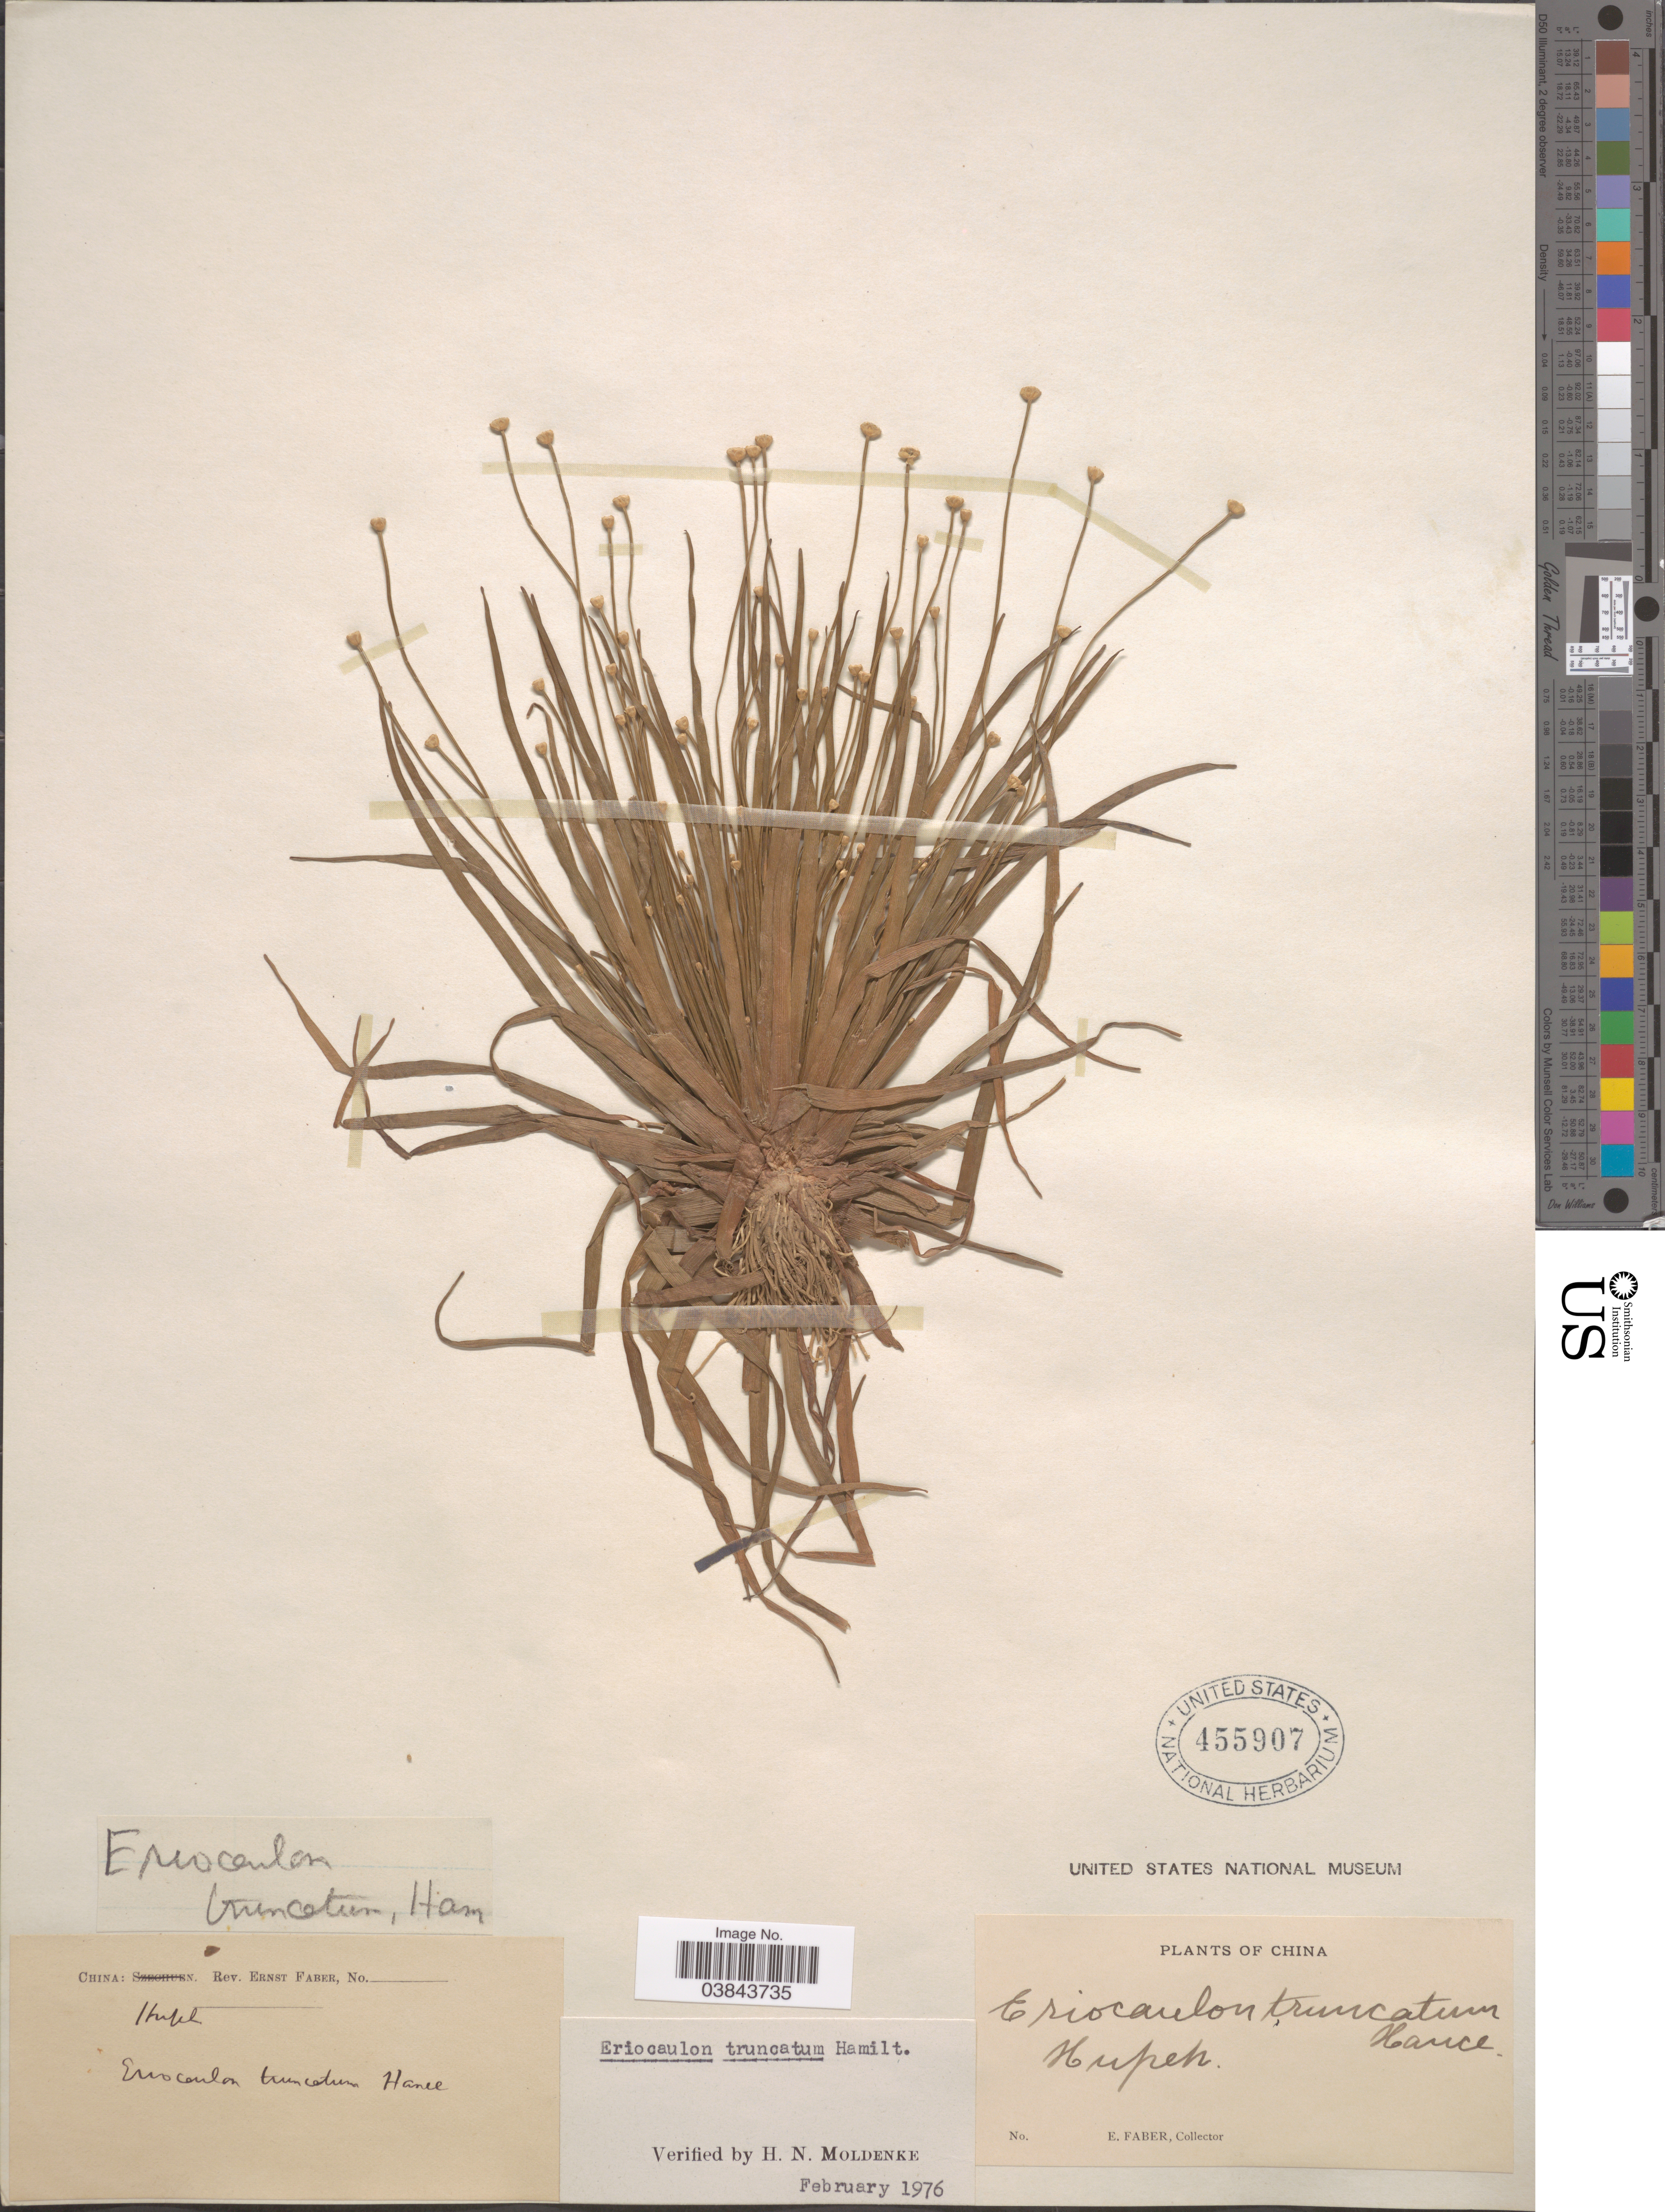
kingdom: Plantae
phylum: Tracheophyta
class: Liliopsida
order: Poales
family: Eriocaulaceae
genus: Eriocaulon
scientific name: Eriocaulon truncatum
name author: Buch.-Ham. ex Mart.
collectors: E. Faber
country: China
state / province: Hubei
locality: Hupeh.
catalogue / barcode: US 455907